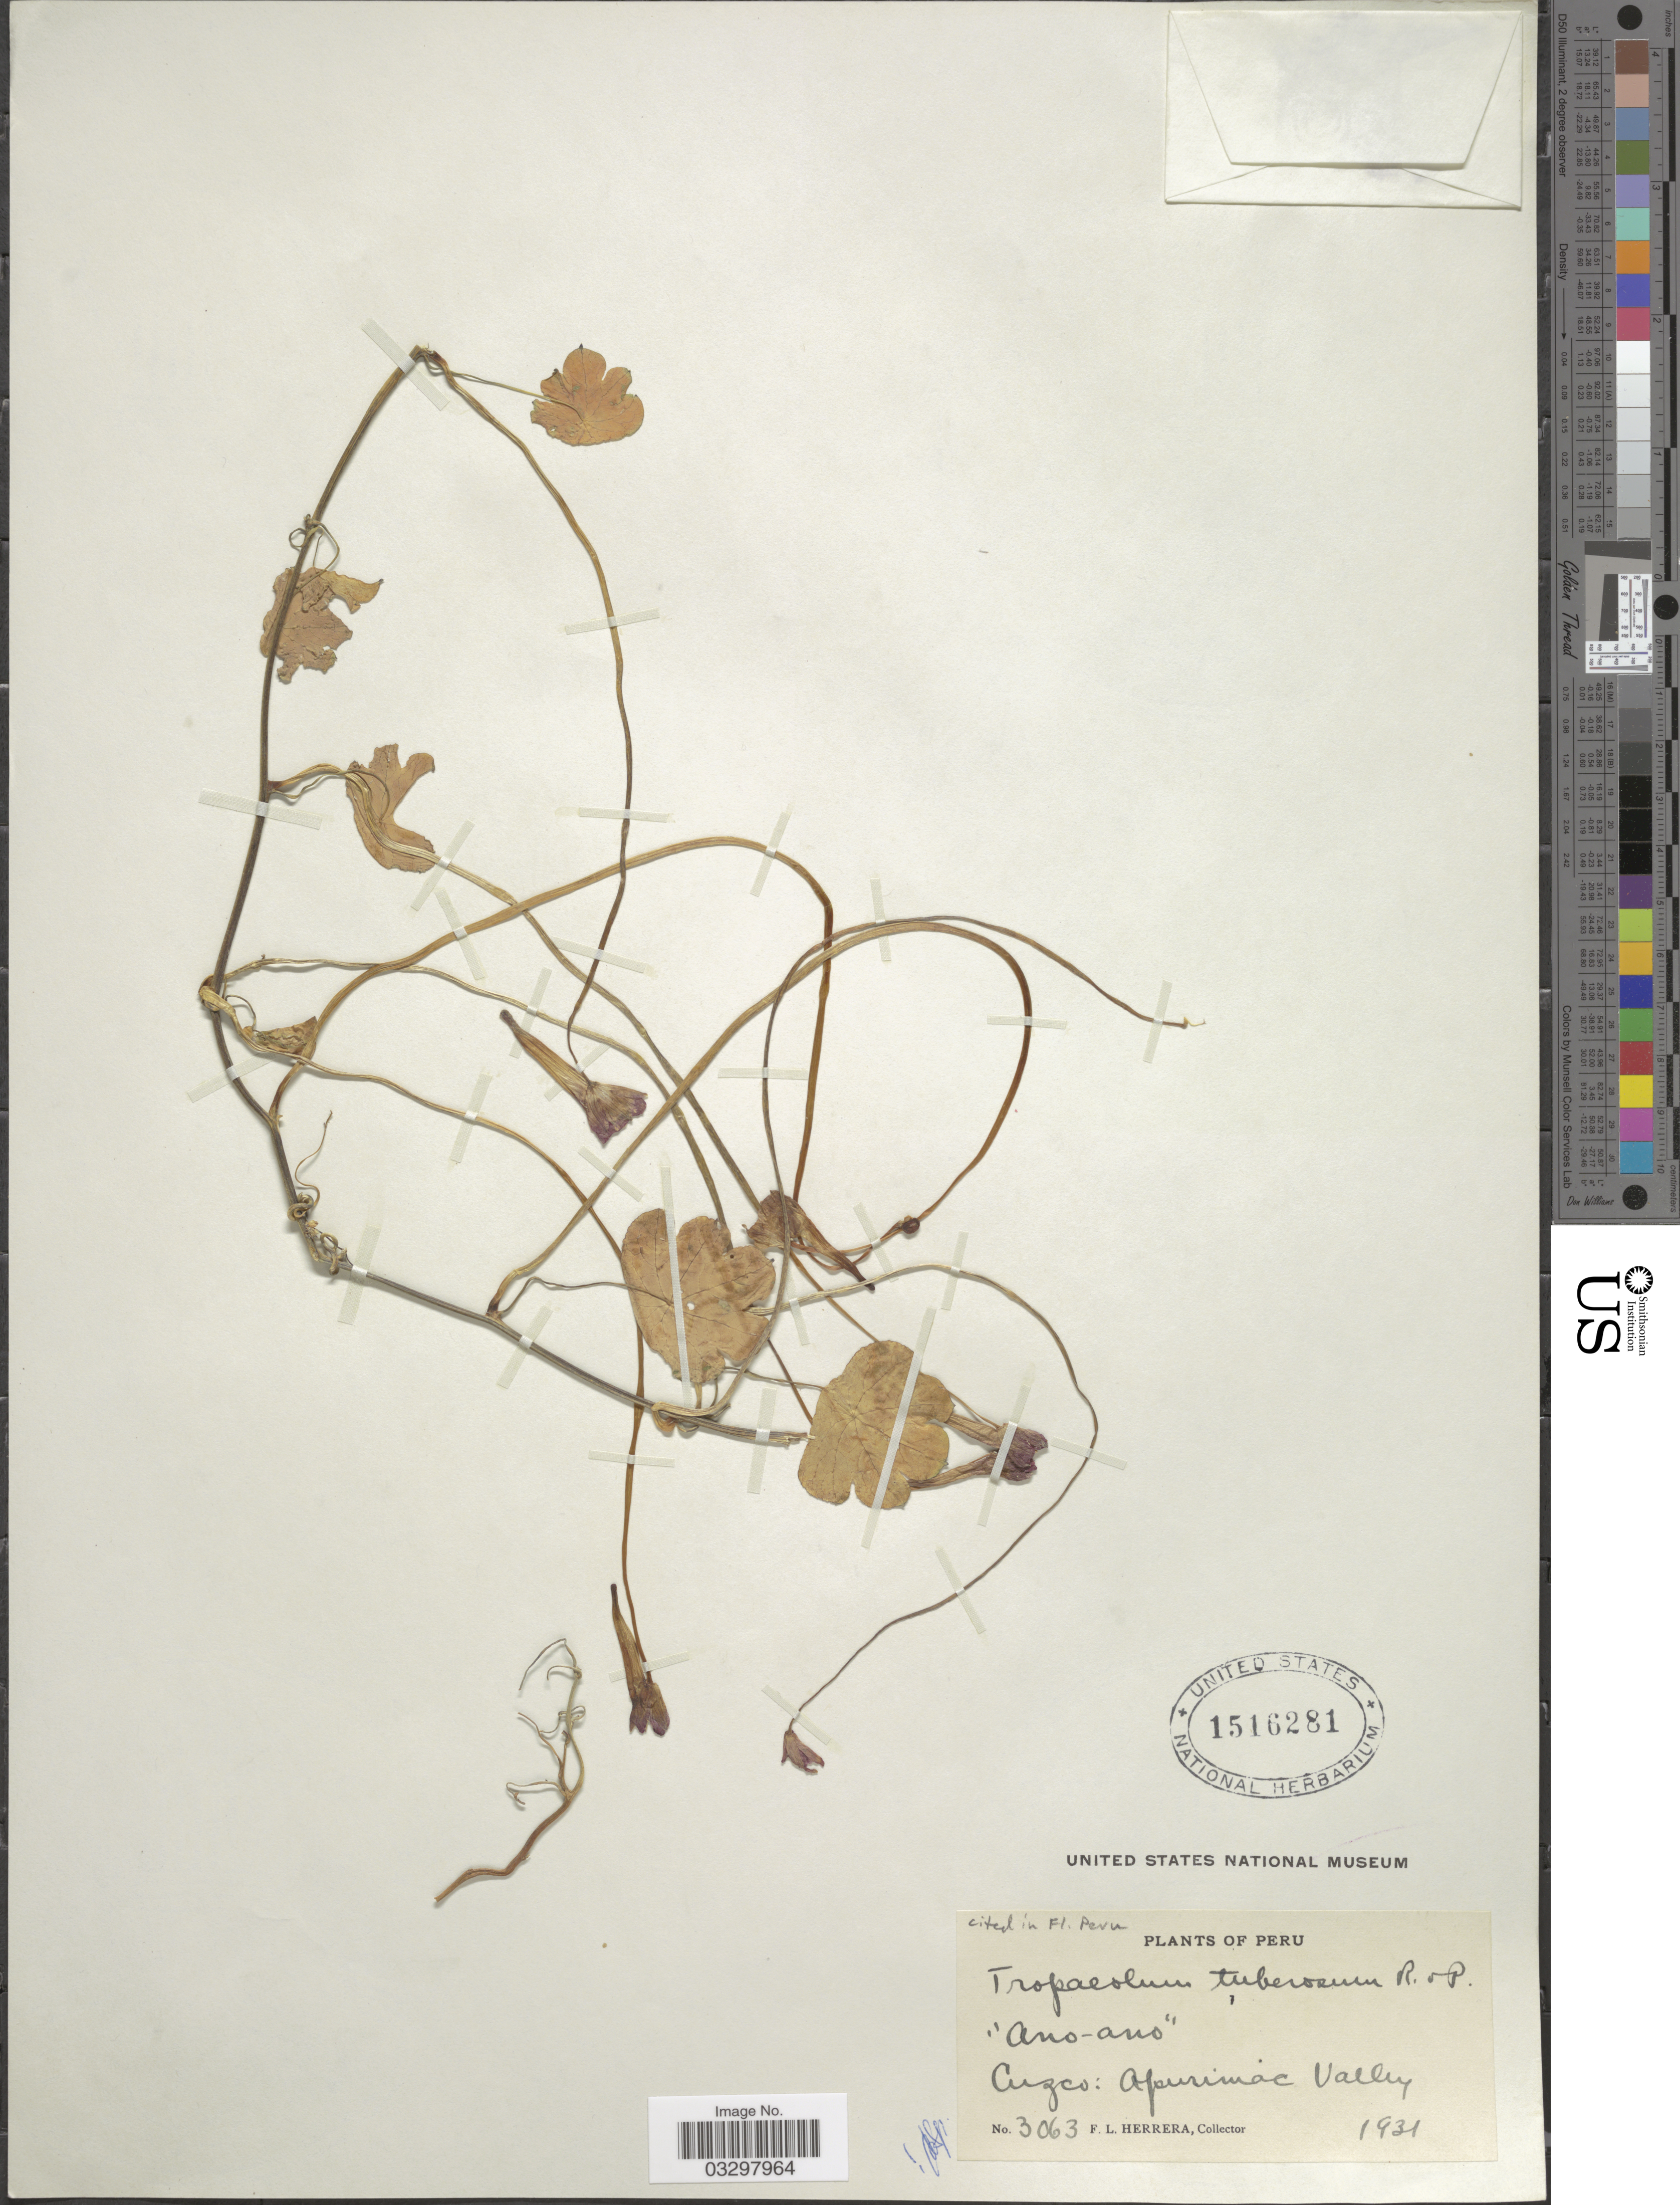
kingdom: Plantae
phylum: Tracheophyta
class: Magnoliopsida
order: Brassicales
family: Tropaeolaceae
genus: Tropaeolum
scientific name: Tropaeolum tuberosum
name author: Ruiz & Pav.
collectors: F. L. Herrera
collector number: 3063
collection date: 1931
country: Peru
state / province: Cusco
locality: Cuzco: Apurimac Valley.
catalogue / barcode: US 1516281